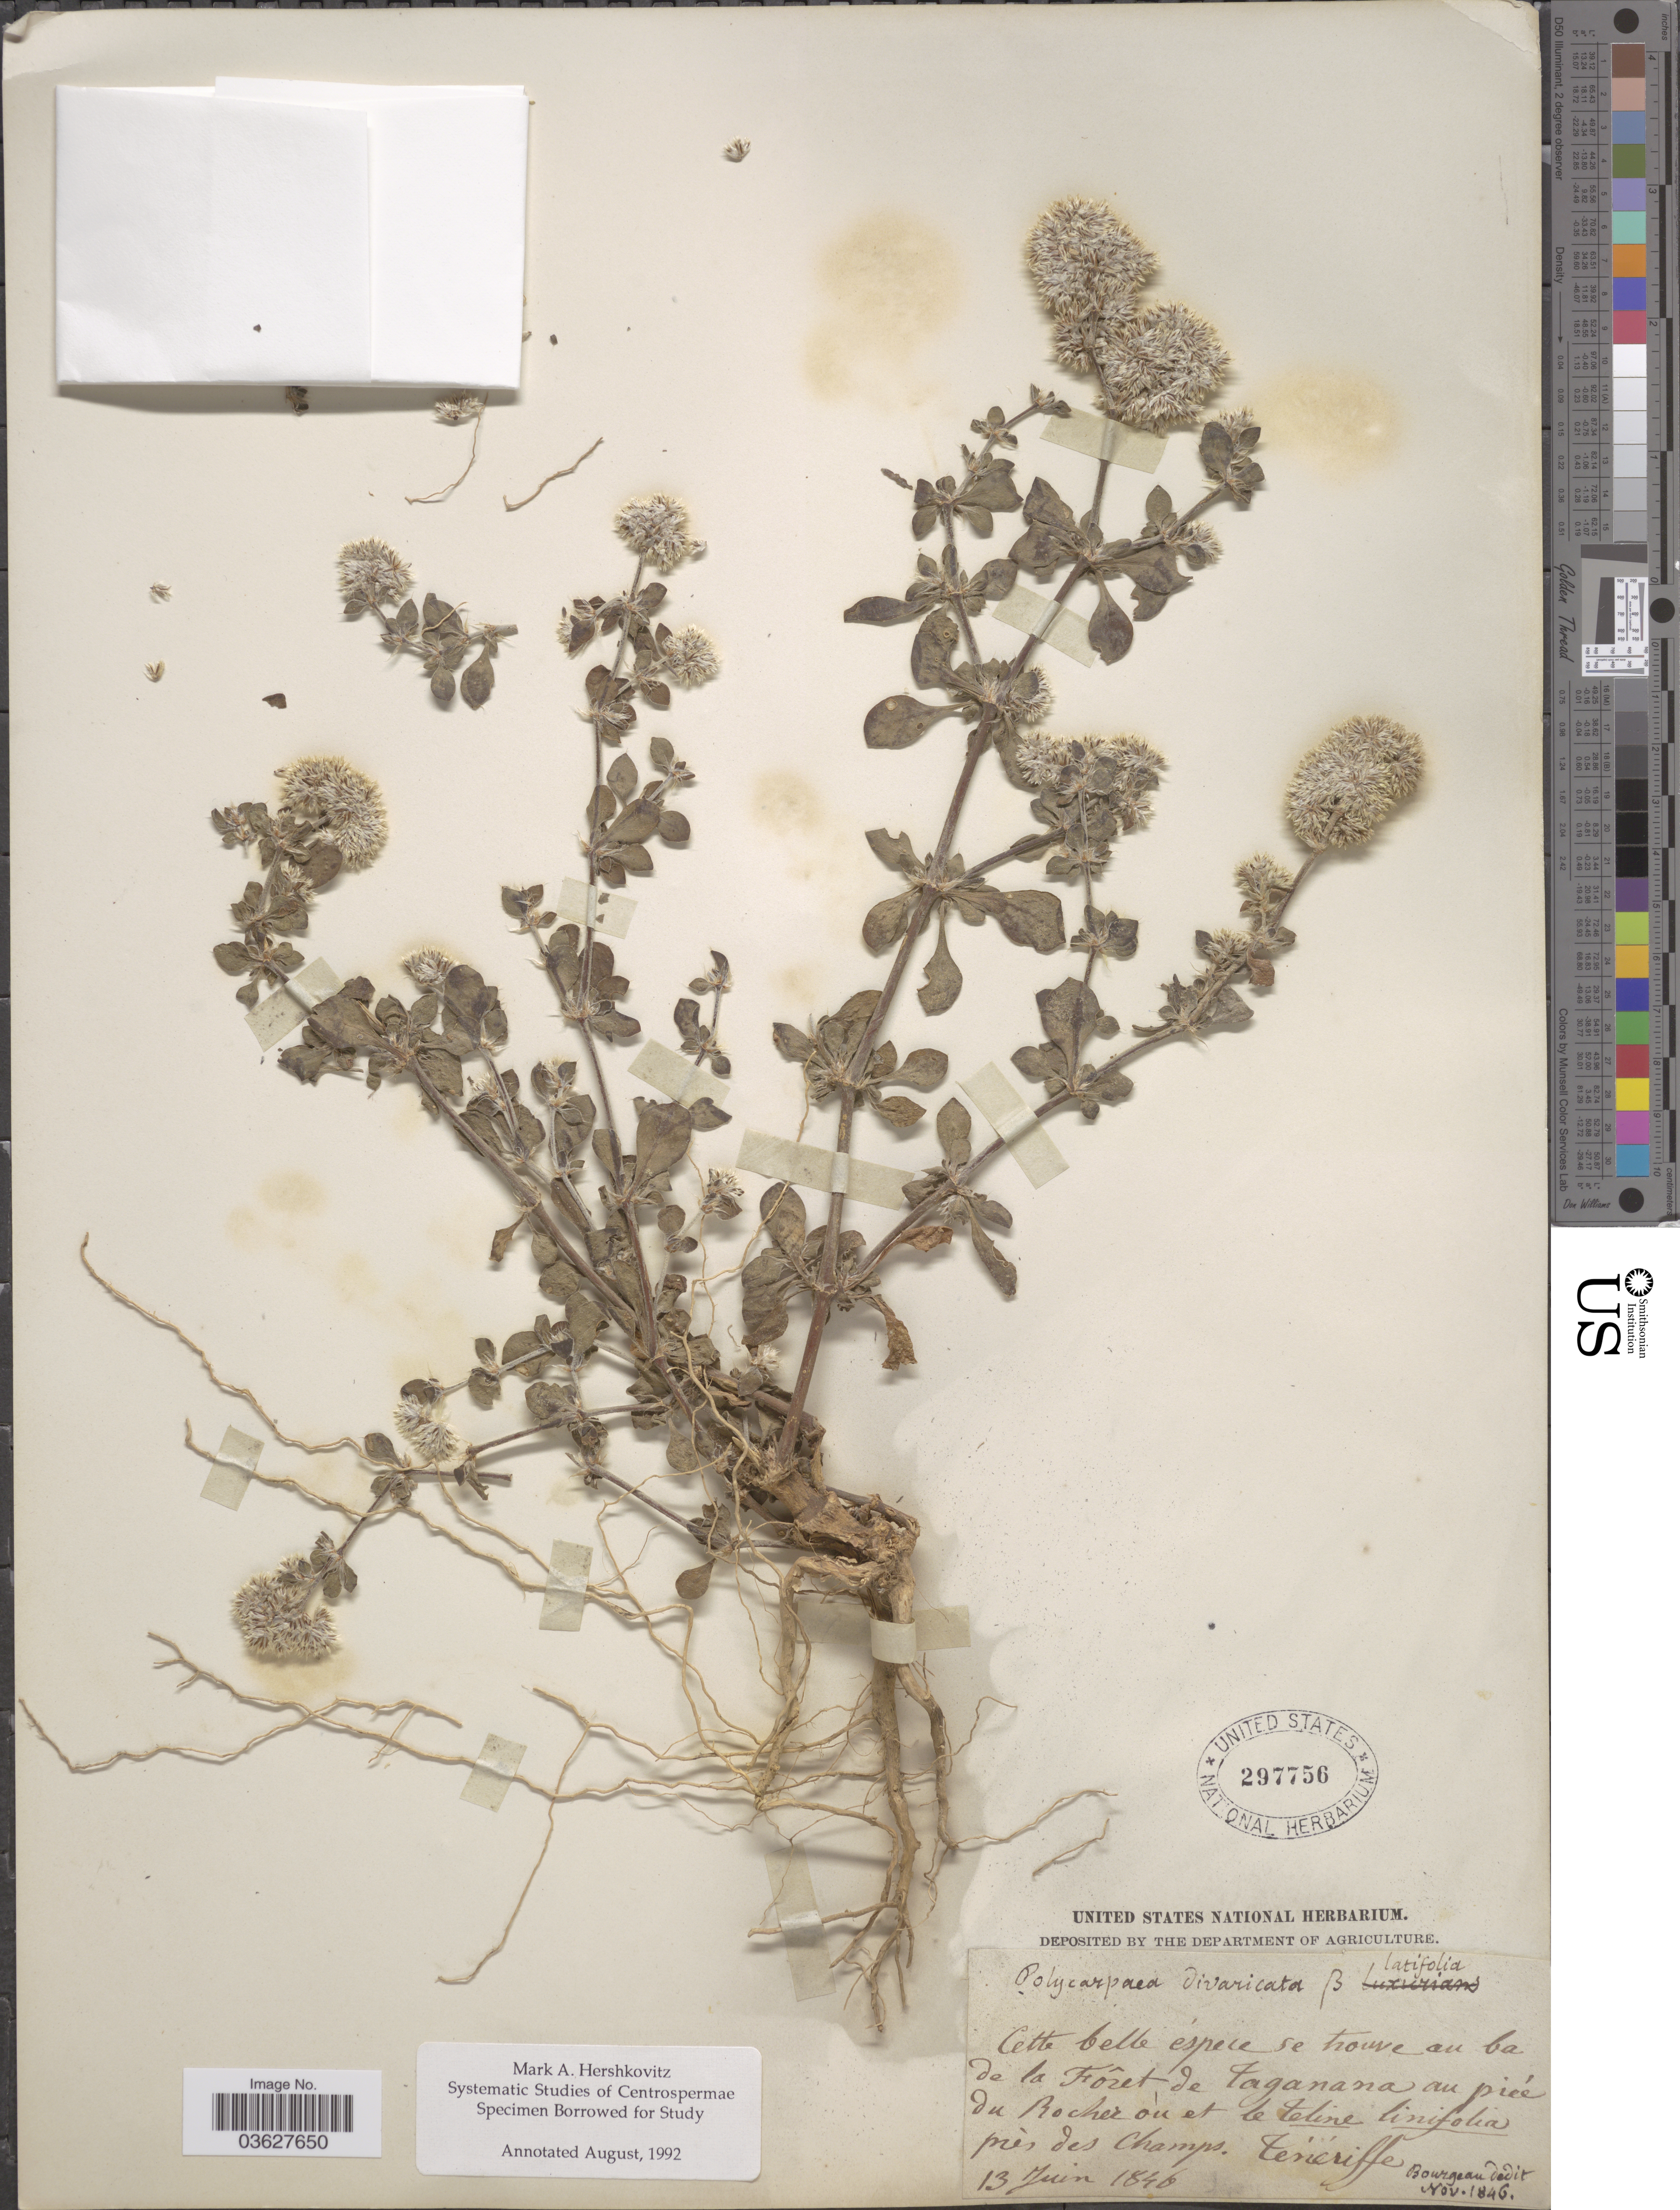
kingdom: Plantae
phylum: Tracheophyta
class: Magnoliopsida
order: Caryophyllales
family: Caryophyllaceae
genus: Polycarpaea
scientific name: Polycarpaea divaricata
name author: Poir. ex Steud.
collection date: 1846-06-13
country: Spain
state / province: Canarias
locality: Cette belle éspece se trouve au ba de la Forêt de Taganana au pieé du Rocher ou et le Teline linifolia près Champs. Ténériffe.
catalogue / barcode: US 297756